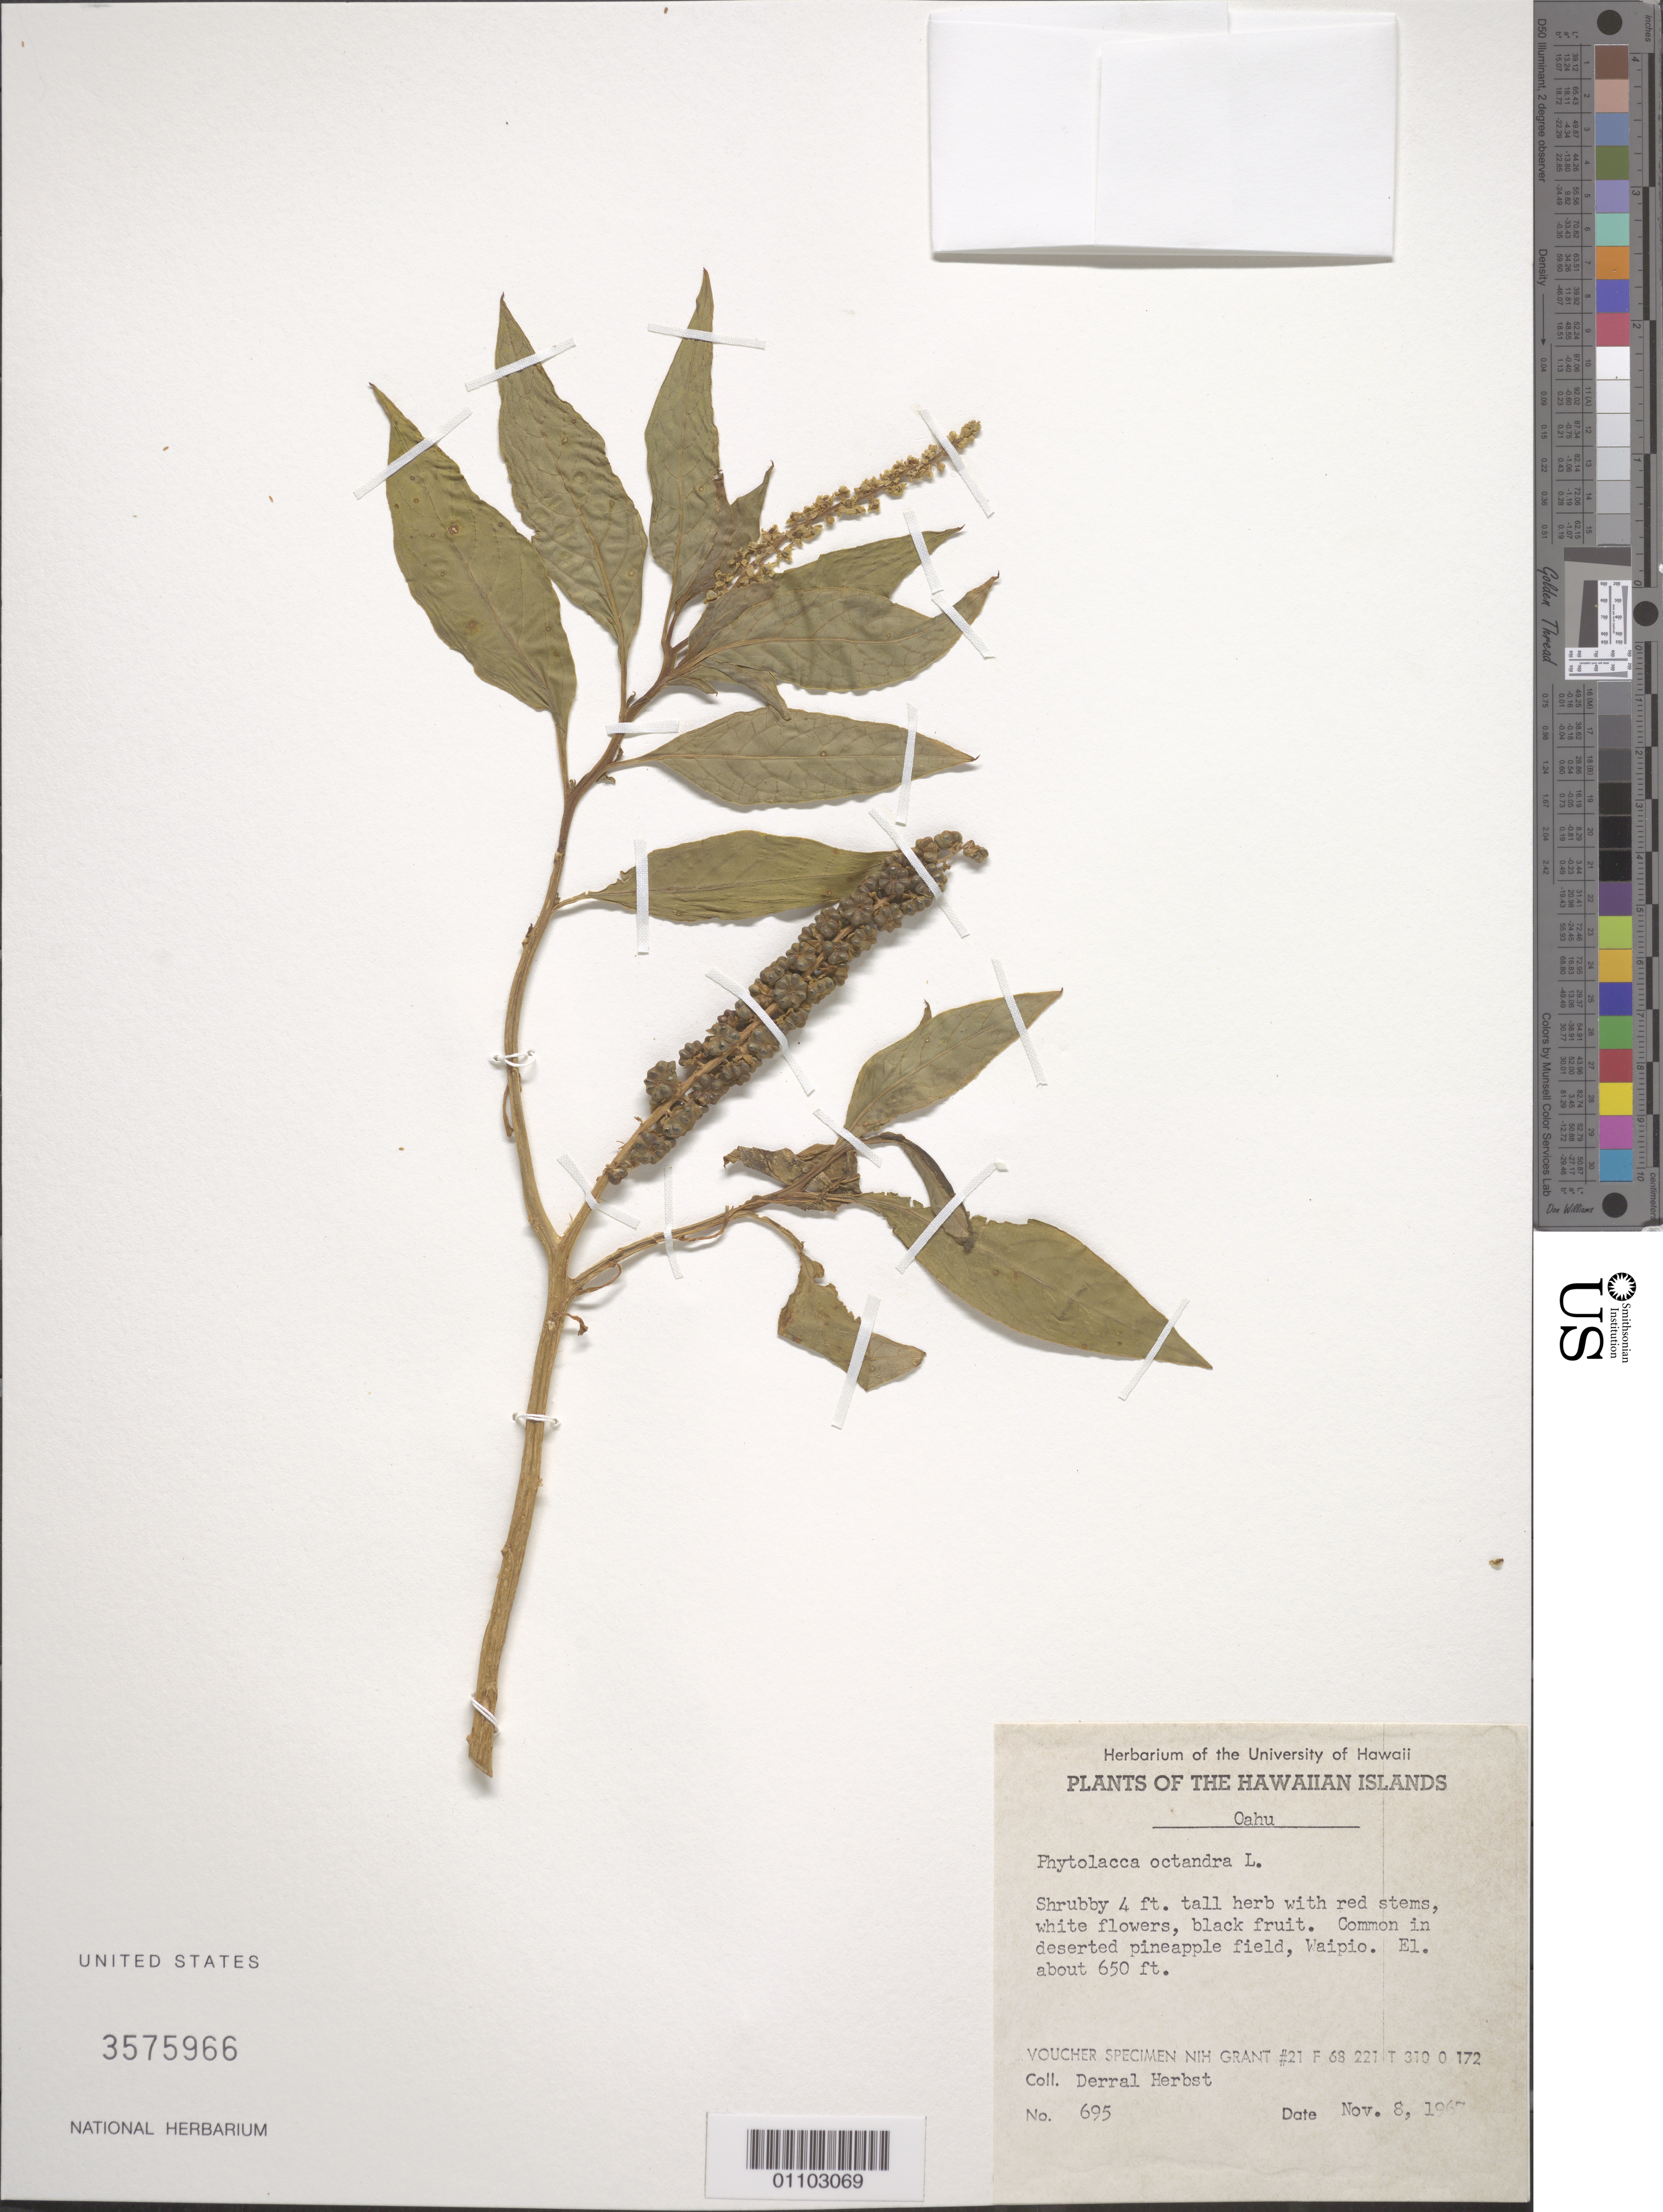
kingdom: Plantae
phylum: Tracheophyta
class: Magnoliopsida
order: Caryophyllales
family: Phytolaccaceae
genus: Phytolacca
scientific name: Phytolacca octandra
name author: L.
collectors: D. R. Herbst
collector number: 695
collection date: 1967-11-08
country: United States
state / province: Hawaii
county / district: Honolulu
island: Oahu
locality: Weed in a deserted pineapple field, Waipio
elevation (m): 198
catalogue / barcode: US 3575966